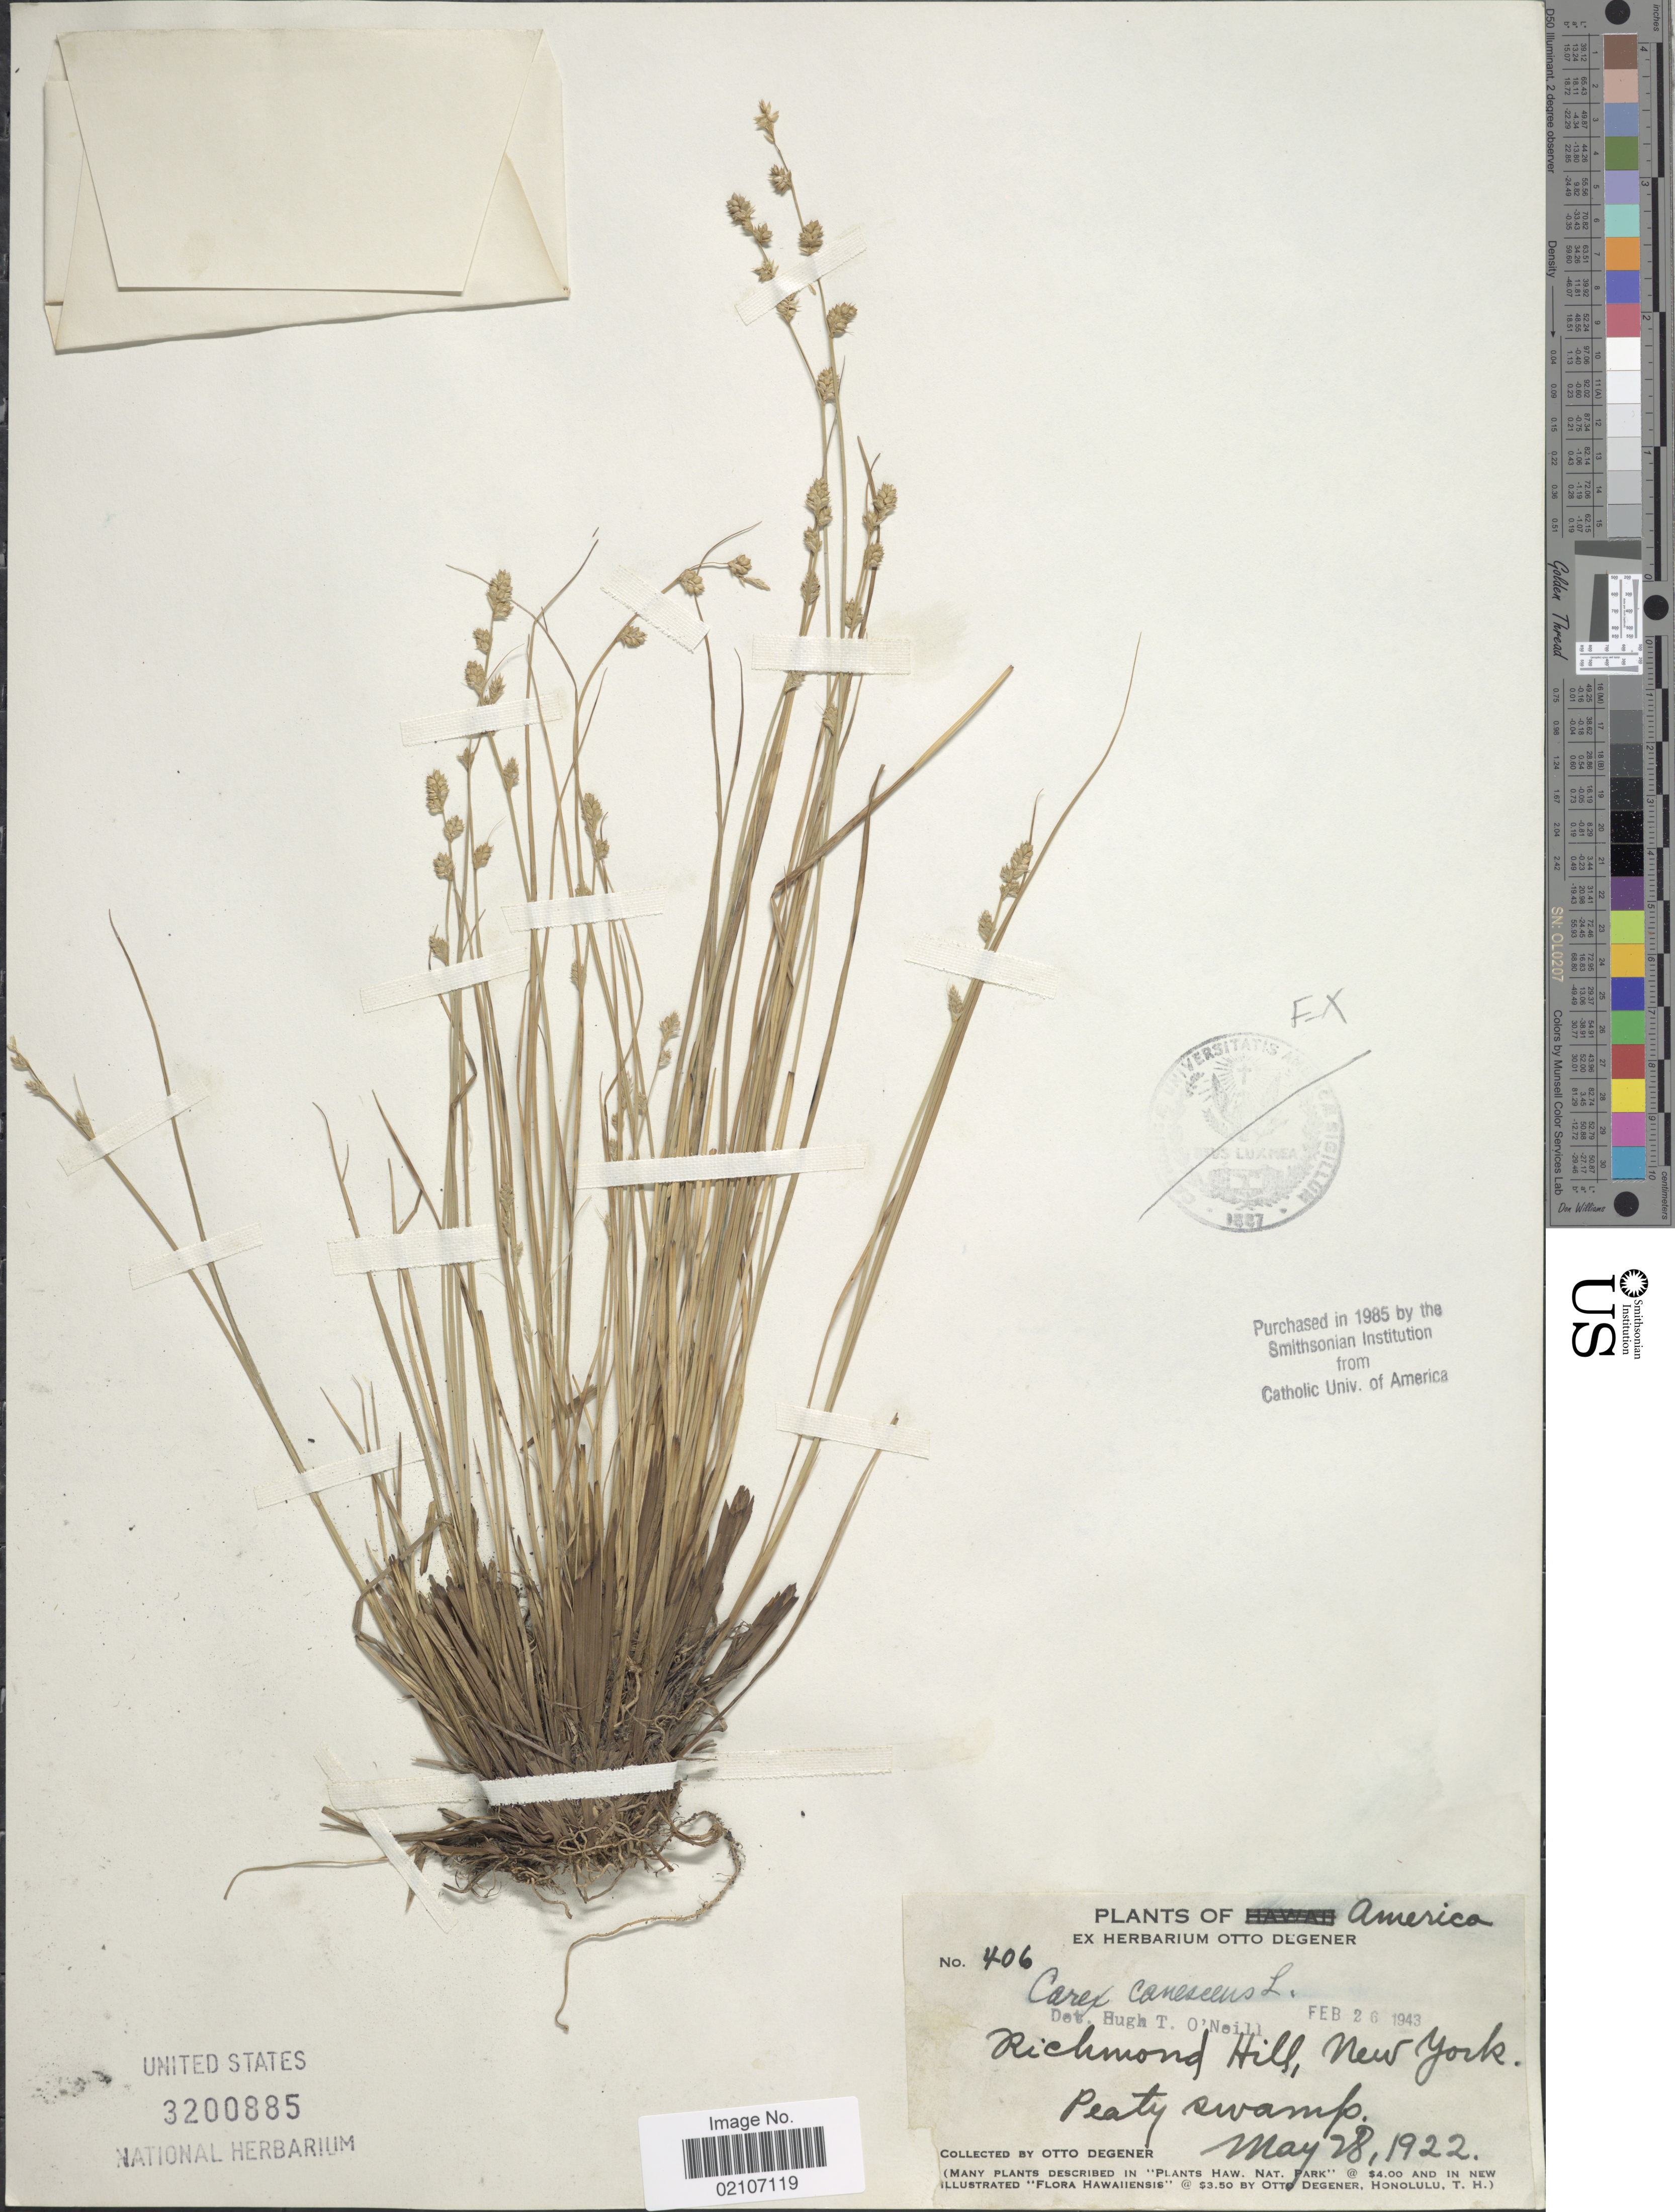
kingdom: Plantae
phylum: Tracheophyta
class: Liliopsida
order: Poales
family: Cyperaceae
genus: Carex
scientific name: Carex canescens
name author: L.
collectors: O. Degener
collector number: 406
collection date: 1922-05-28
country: United States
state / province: New York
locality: Richmond Hill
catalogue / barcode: US 3200885